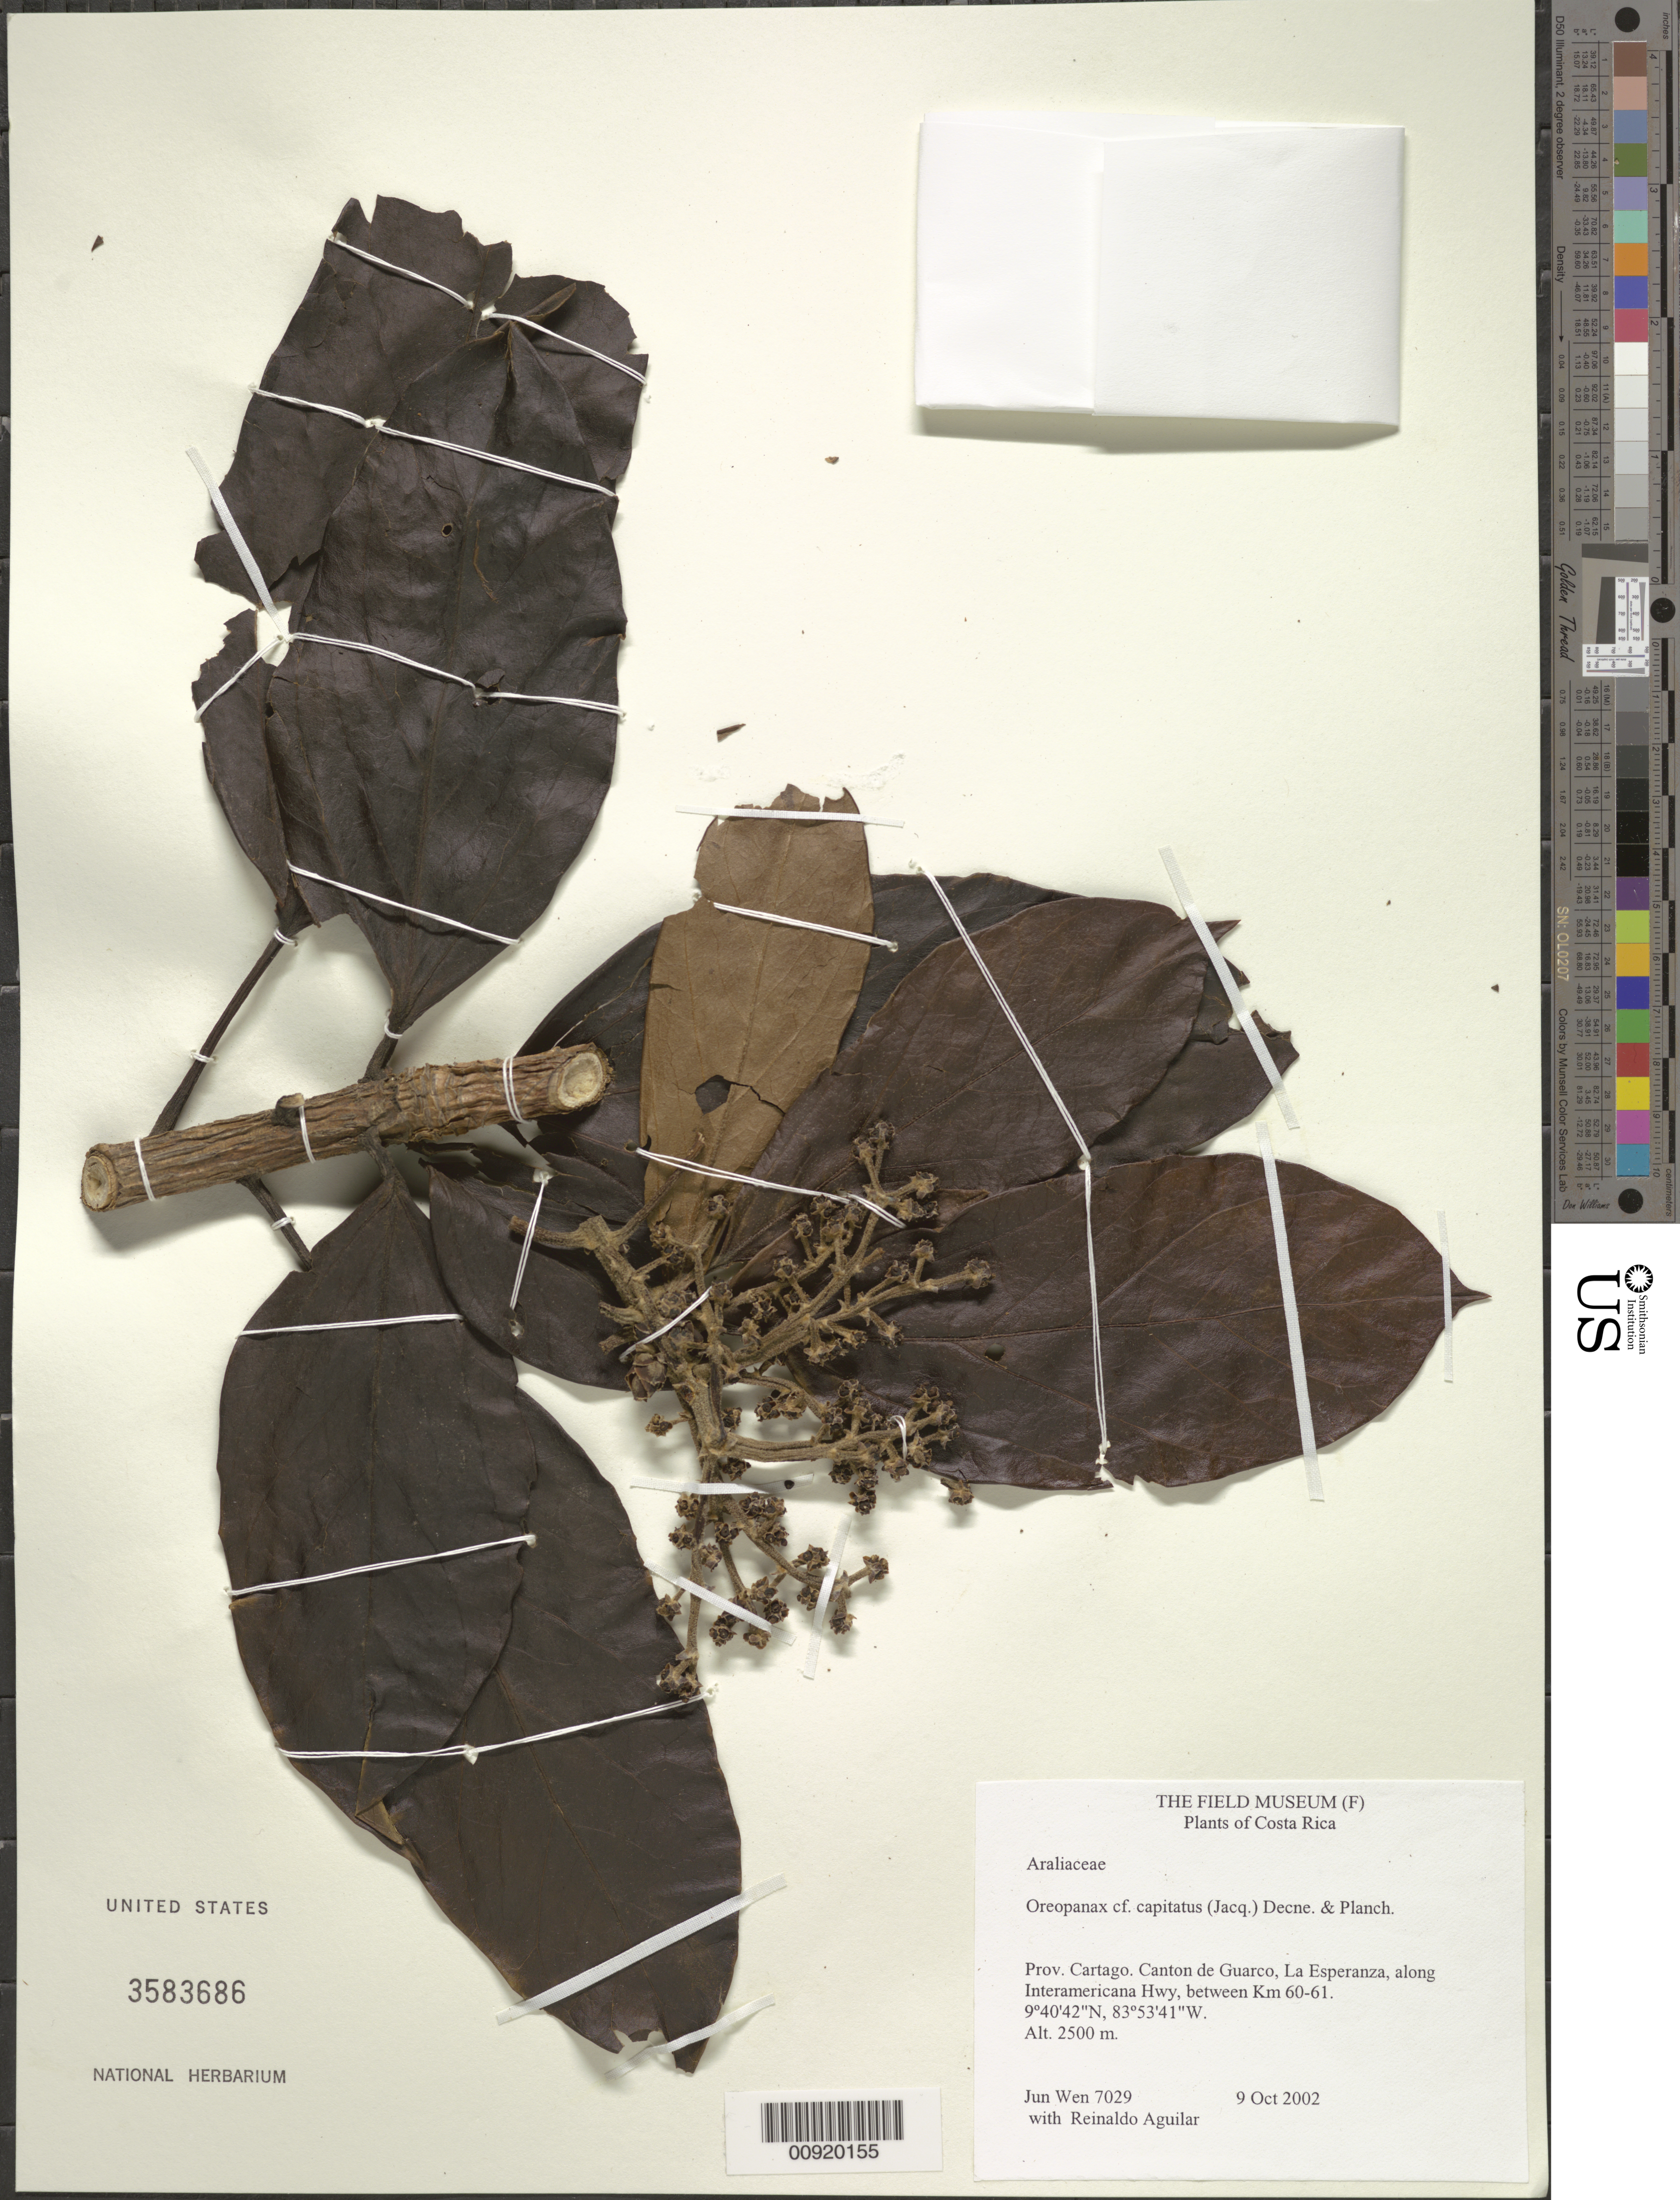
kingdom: Plantae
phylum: Tracheophyta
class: Magnoliopsida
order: Apiales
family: Araliaceae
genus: Oreopanax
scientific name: Oreopanax capitatus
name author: (Jacq.) Decne. & Planch.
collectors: J. Wen & R. Aguilar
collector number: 7029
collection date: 2002-10-09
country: Costa Rica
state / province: Cartago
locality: Canton de Guarco, La Esperanza, along Interamiercana Hwy, between Km 60 -61.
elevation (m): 2500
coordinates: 9 40 42 N, 83 53 41 W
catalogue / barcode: US 3583686